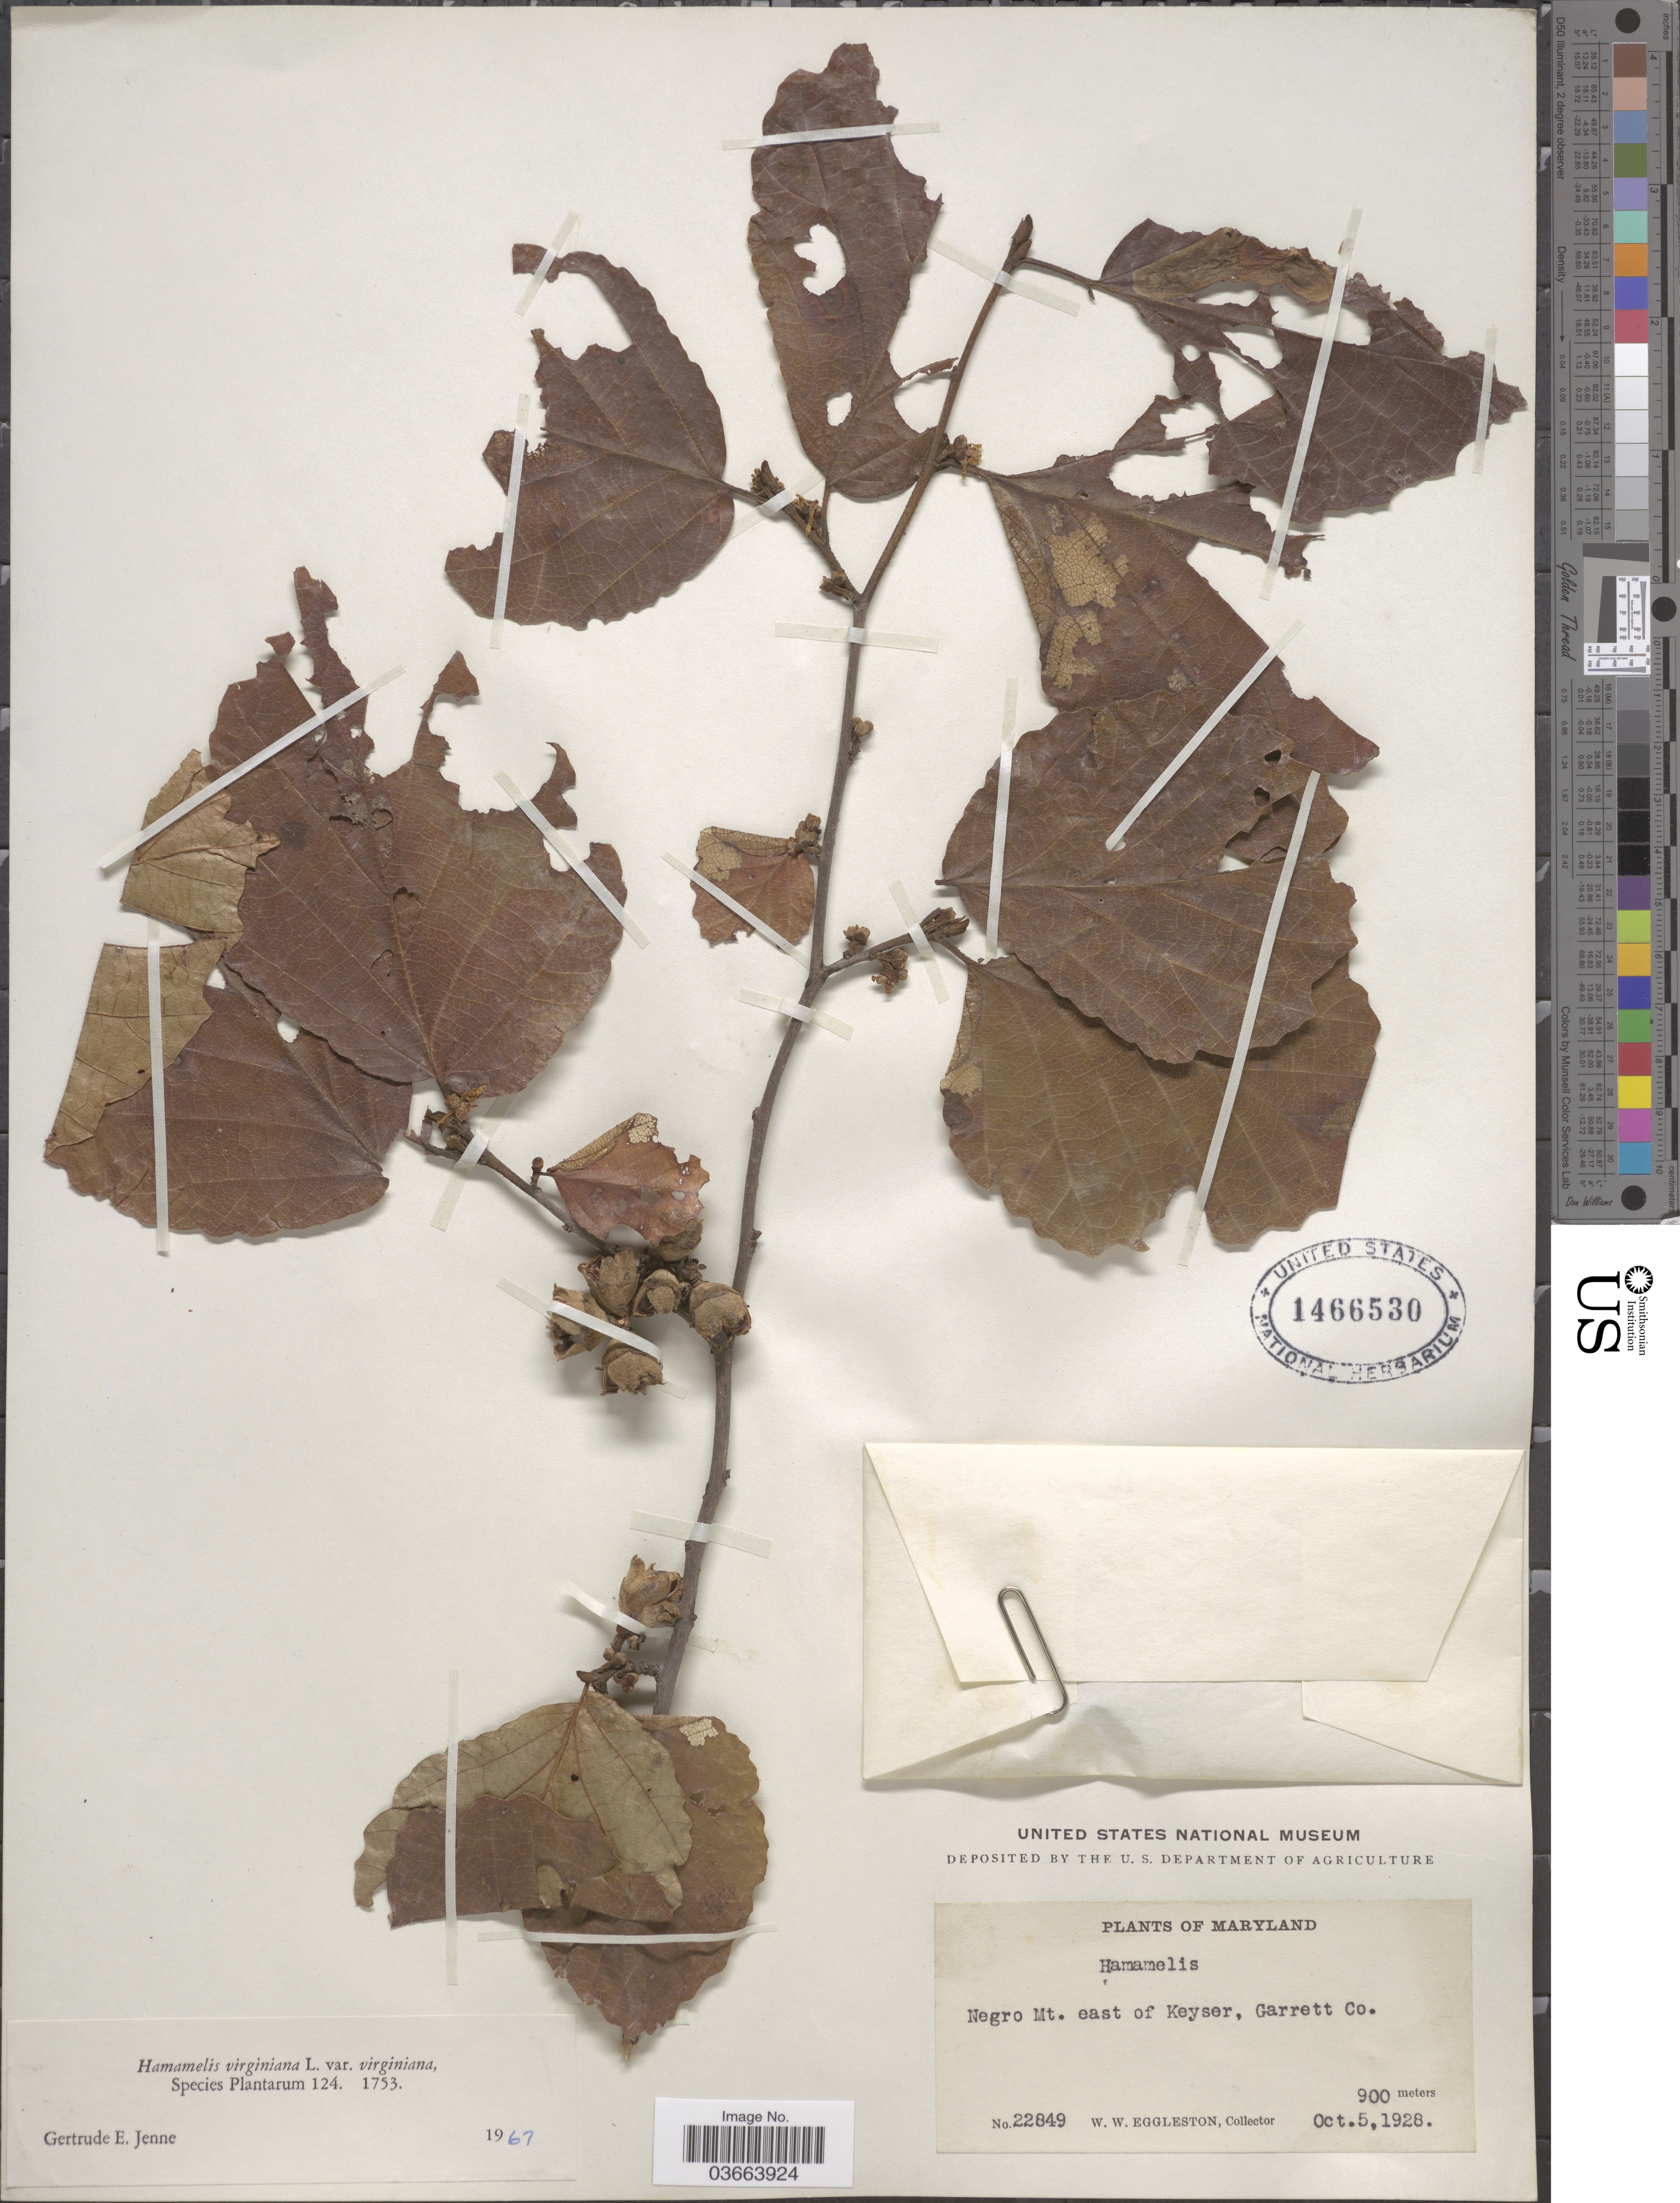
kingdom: Plantae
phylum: Tracheophyta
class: Magnoliopsida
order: Saxifragales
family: Hamamelidaceae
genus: Hamamelis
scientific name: Hamamelis virginiana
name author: L.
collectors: W. W. Eggleston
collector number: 22849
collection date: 1928-10-05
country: United States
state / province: Maryland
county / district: Garrett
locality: Negro Mt. east of Keyser, Garrett Co.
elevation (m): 900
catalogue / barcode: US 1466530